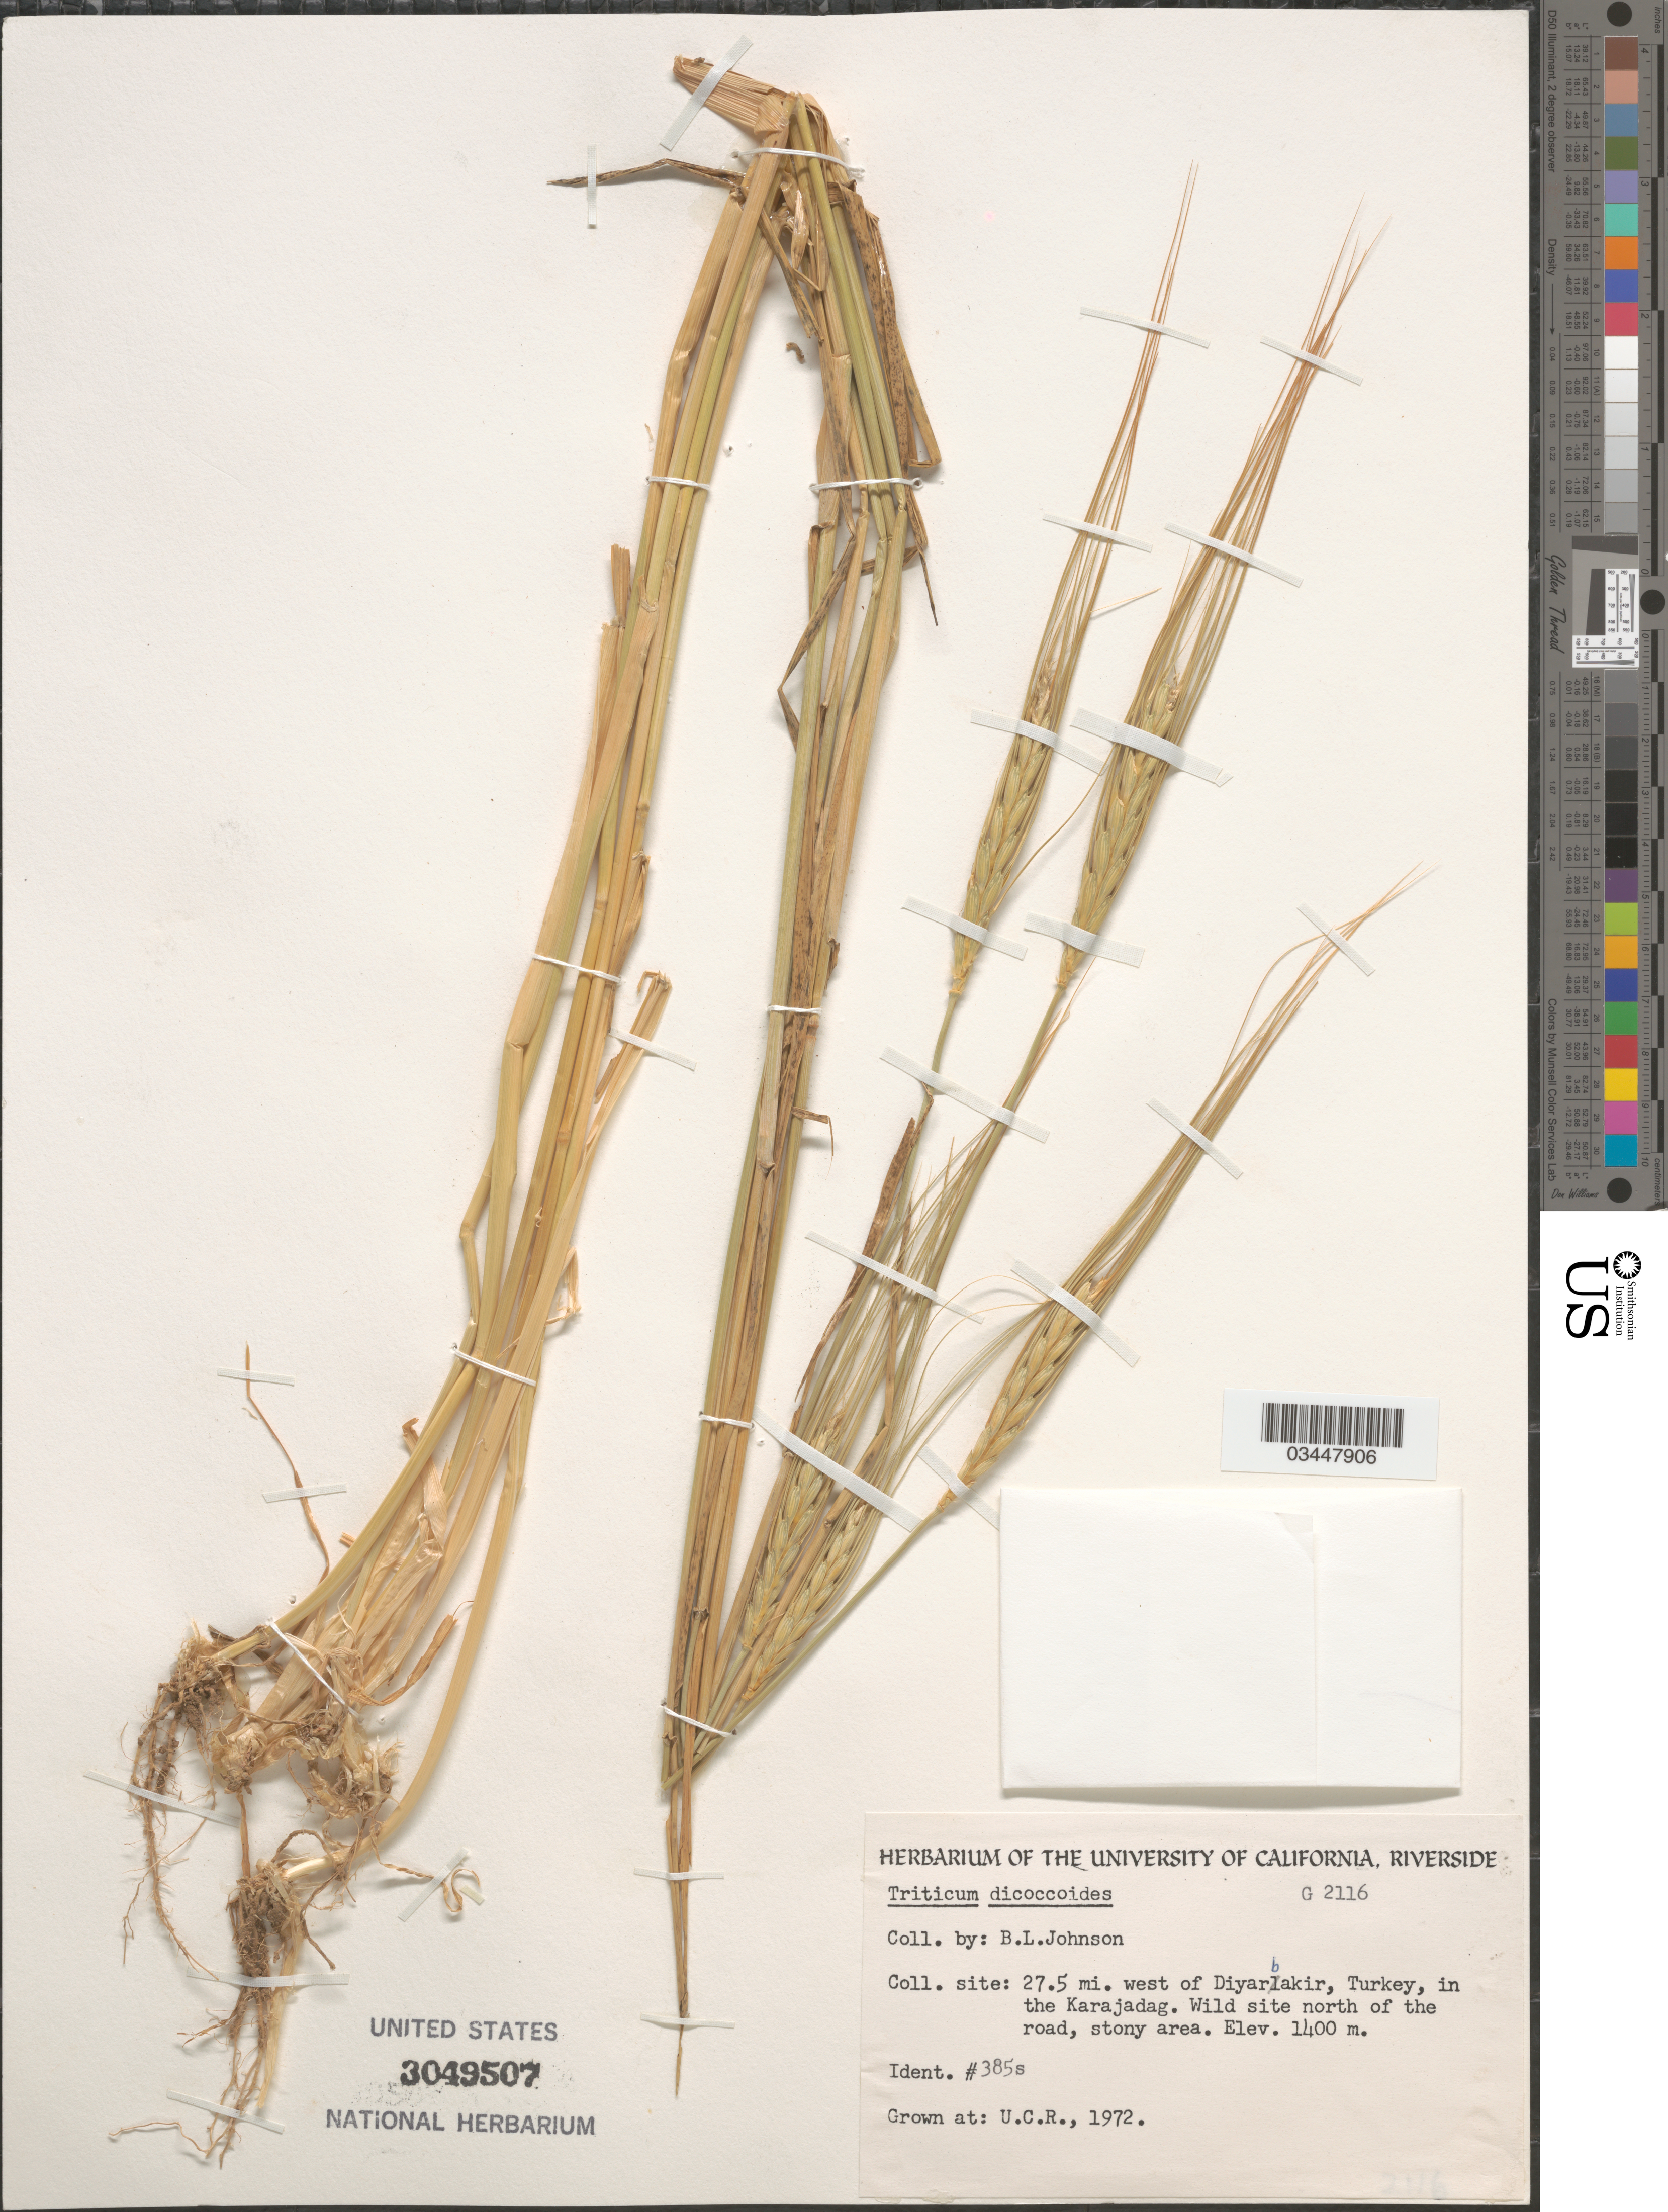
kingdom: Plantae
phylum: Tracheophyta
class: Liliopsida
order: Poales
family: Poaceae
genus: Triticum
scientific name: Triticum dicoccoides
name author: (Körn.) Körn. ex Schweinf.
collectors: ex herb. Univ. of California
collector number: G2116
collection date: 1972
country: United States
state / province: California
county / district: Riverside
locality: U.C.R.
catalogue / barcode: US 3049507